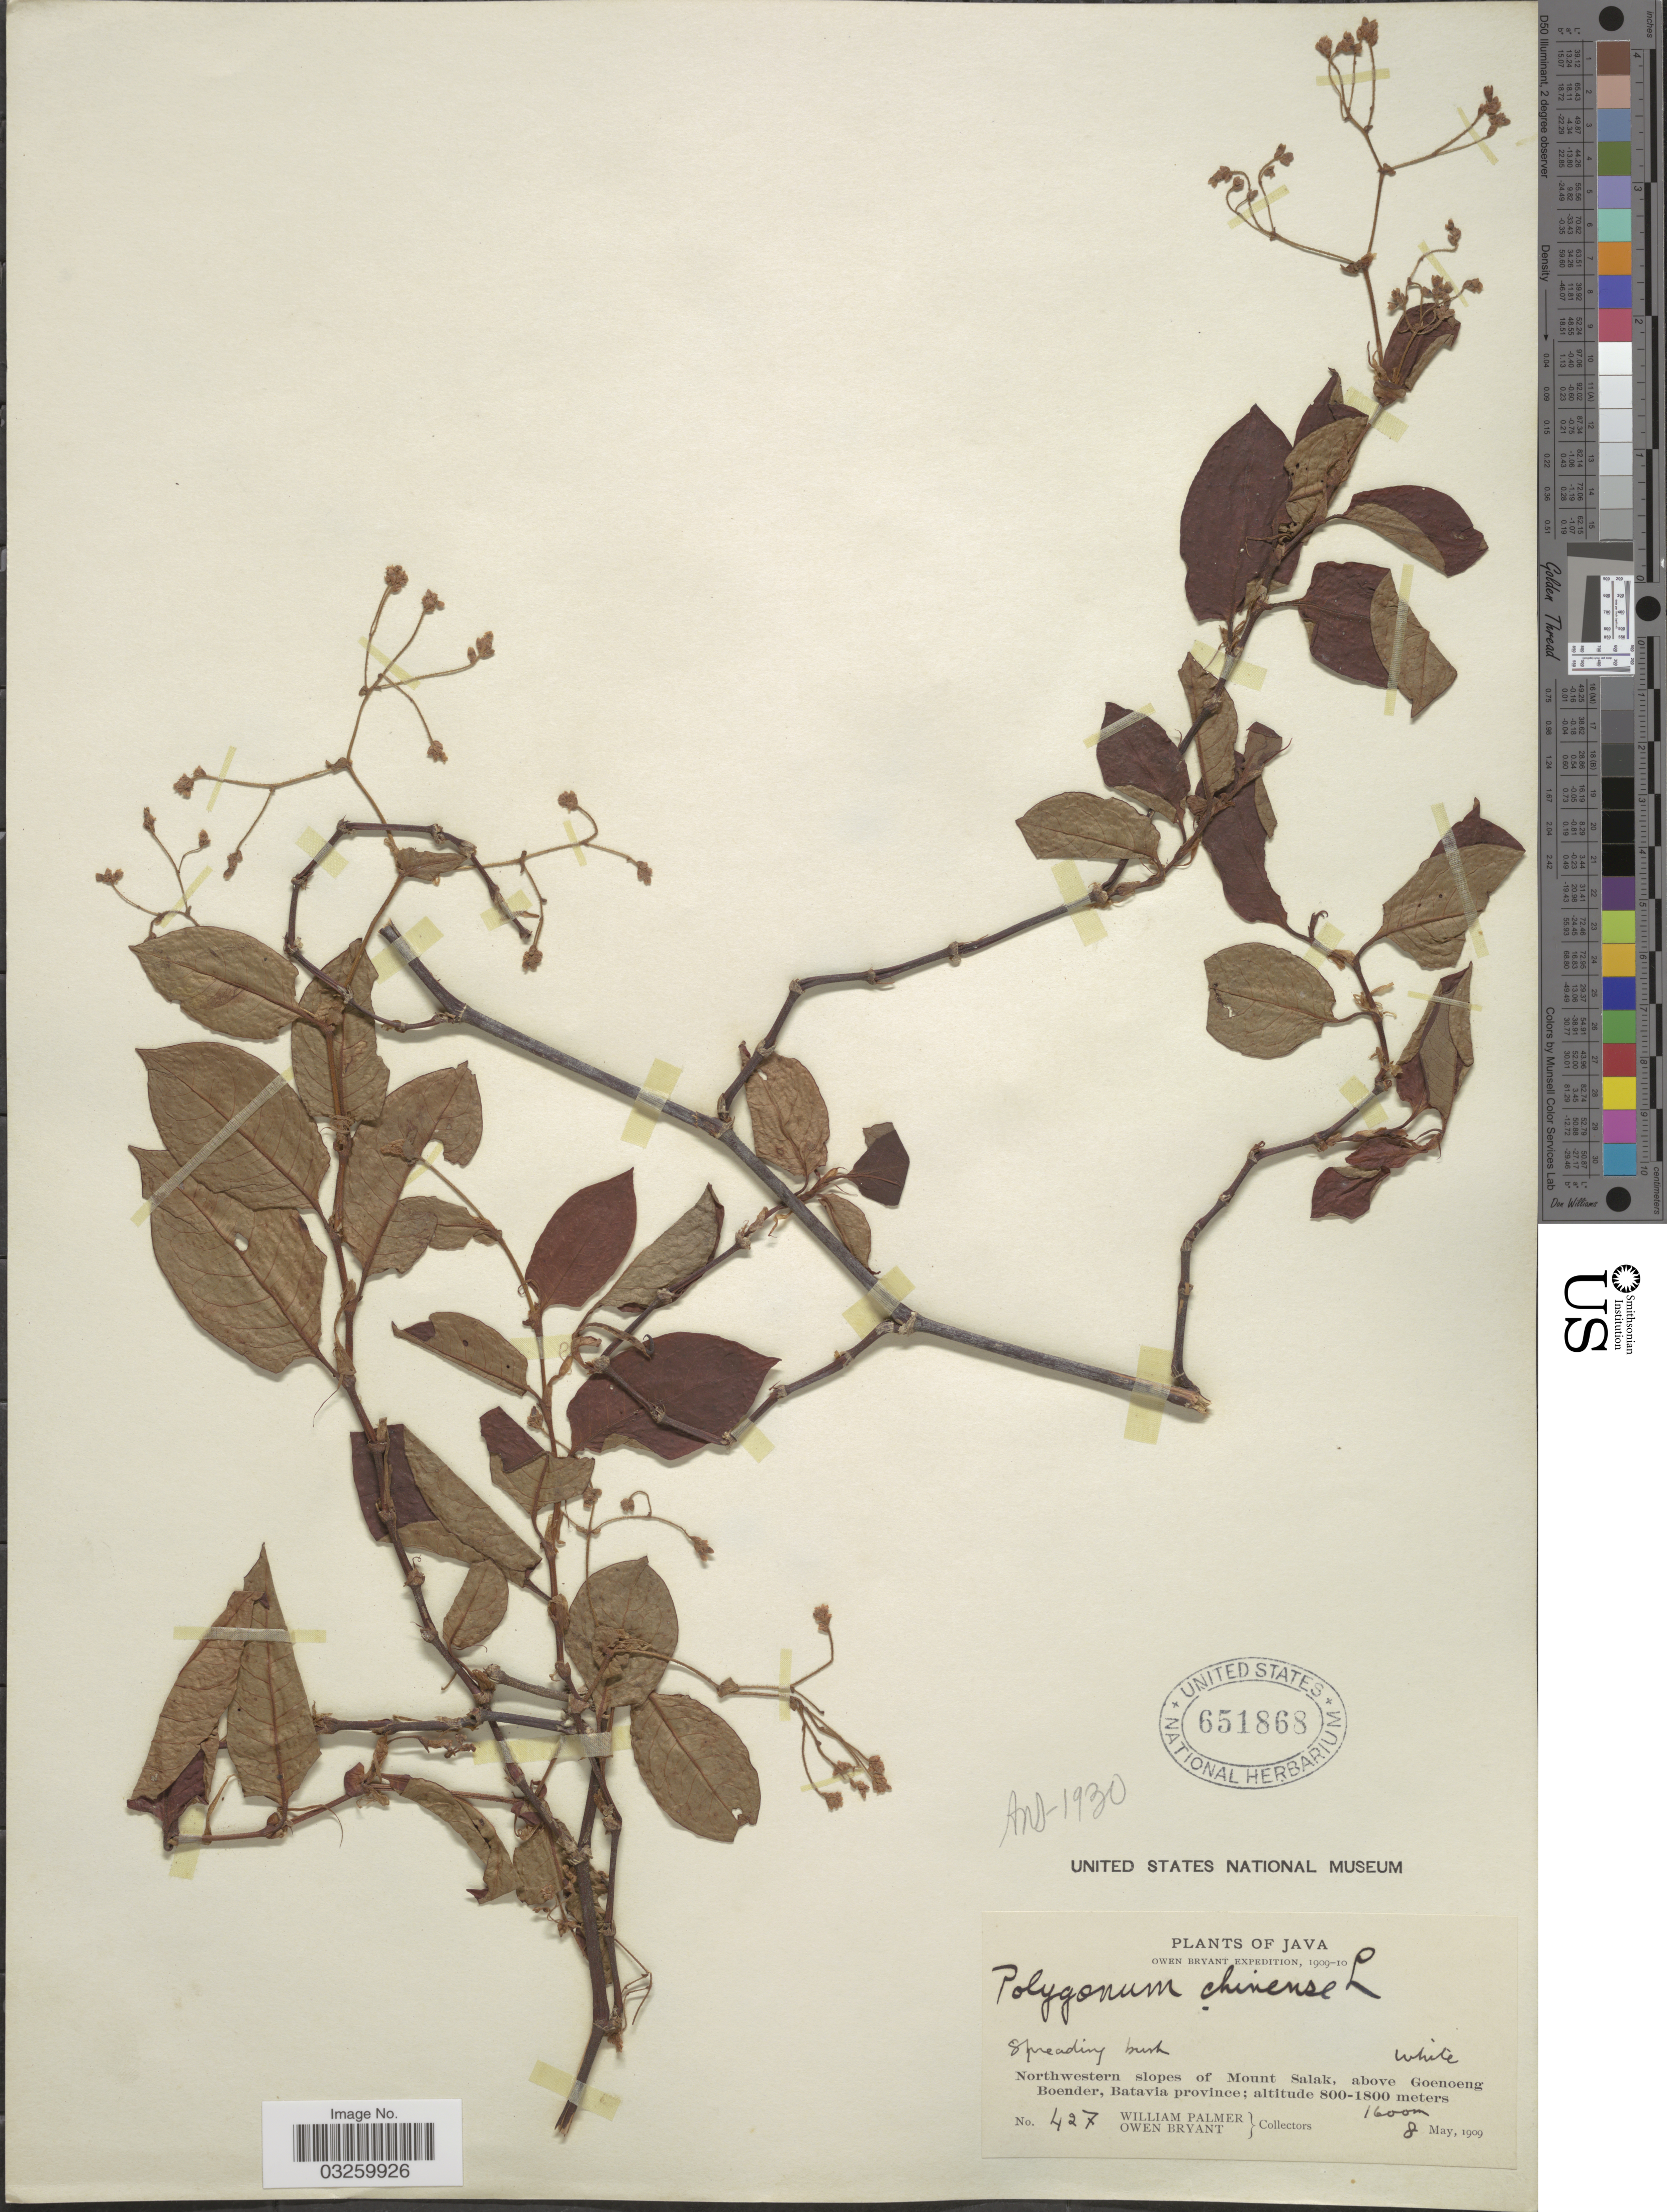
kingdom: Plantae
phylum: Tracheophyta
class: Magnoliopsida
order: Caryophyllales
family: Polygonaceae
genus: Persicaria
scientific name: Persicaria chinensis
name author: (L.) H. Gross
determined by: Wagner, W. L., (BOT), Smithsonian Institution - National Museum of Natural History (UNITED STATES)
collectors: W. Palmer & O. Bryant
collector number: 427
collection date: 1909-05-02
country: Indonesia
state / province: Java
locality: Nortwestern slopes of Mount Salak, above Goenoeng Boender, Batavia province.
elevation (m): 1600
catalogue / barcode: US 651868